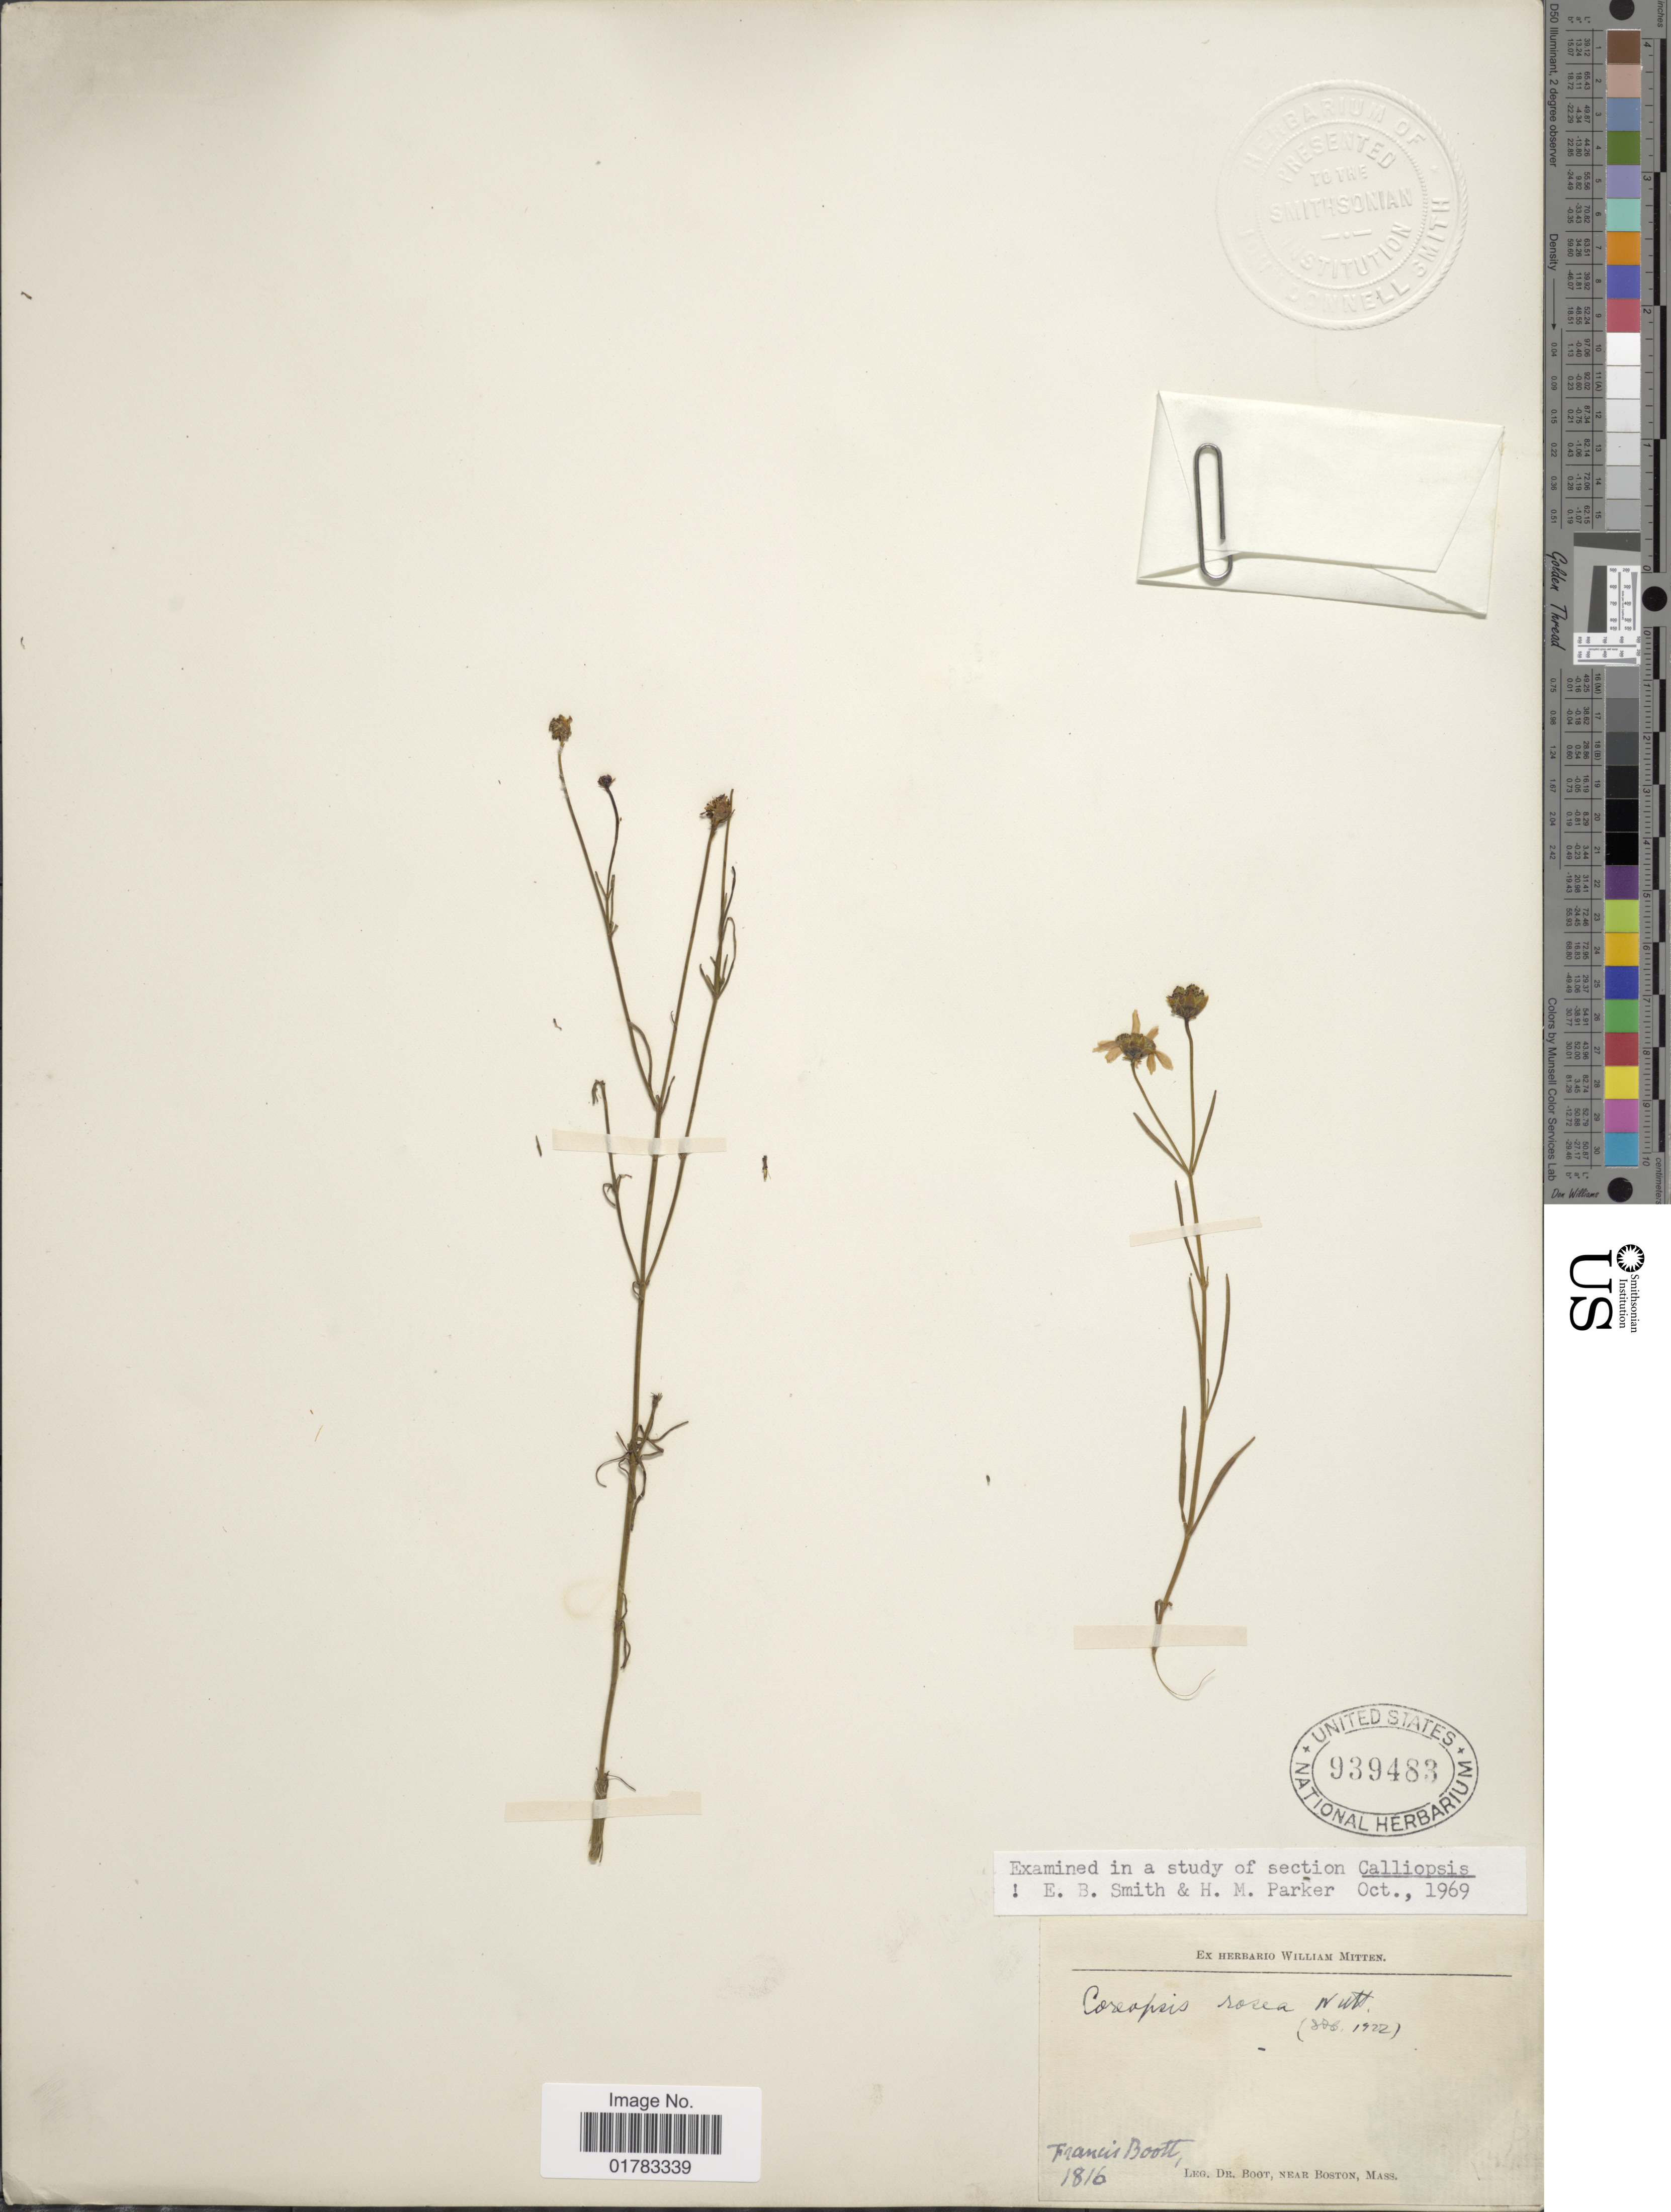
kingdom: Plantae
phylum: Tracheophyta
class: Magnoliopsida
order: Asterales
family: Asteraceae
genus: Coreopsis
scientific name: Coreopsis rosea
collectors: F. Boot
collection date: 1816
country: United States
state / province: Massachusetts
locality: Near Boston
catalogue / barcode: US 939483